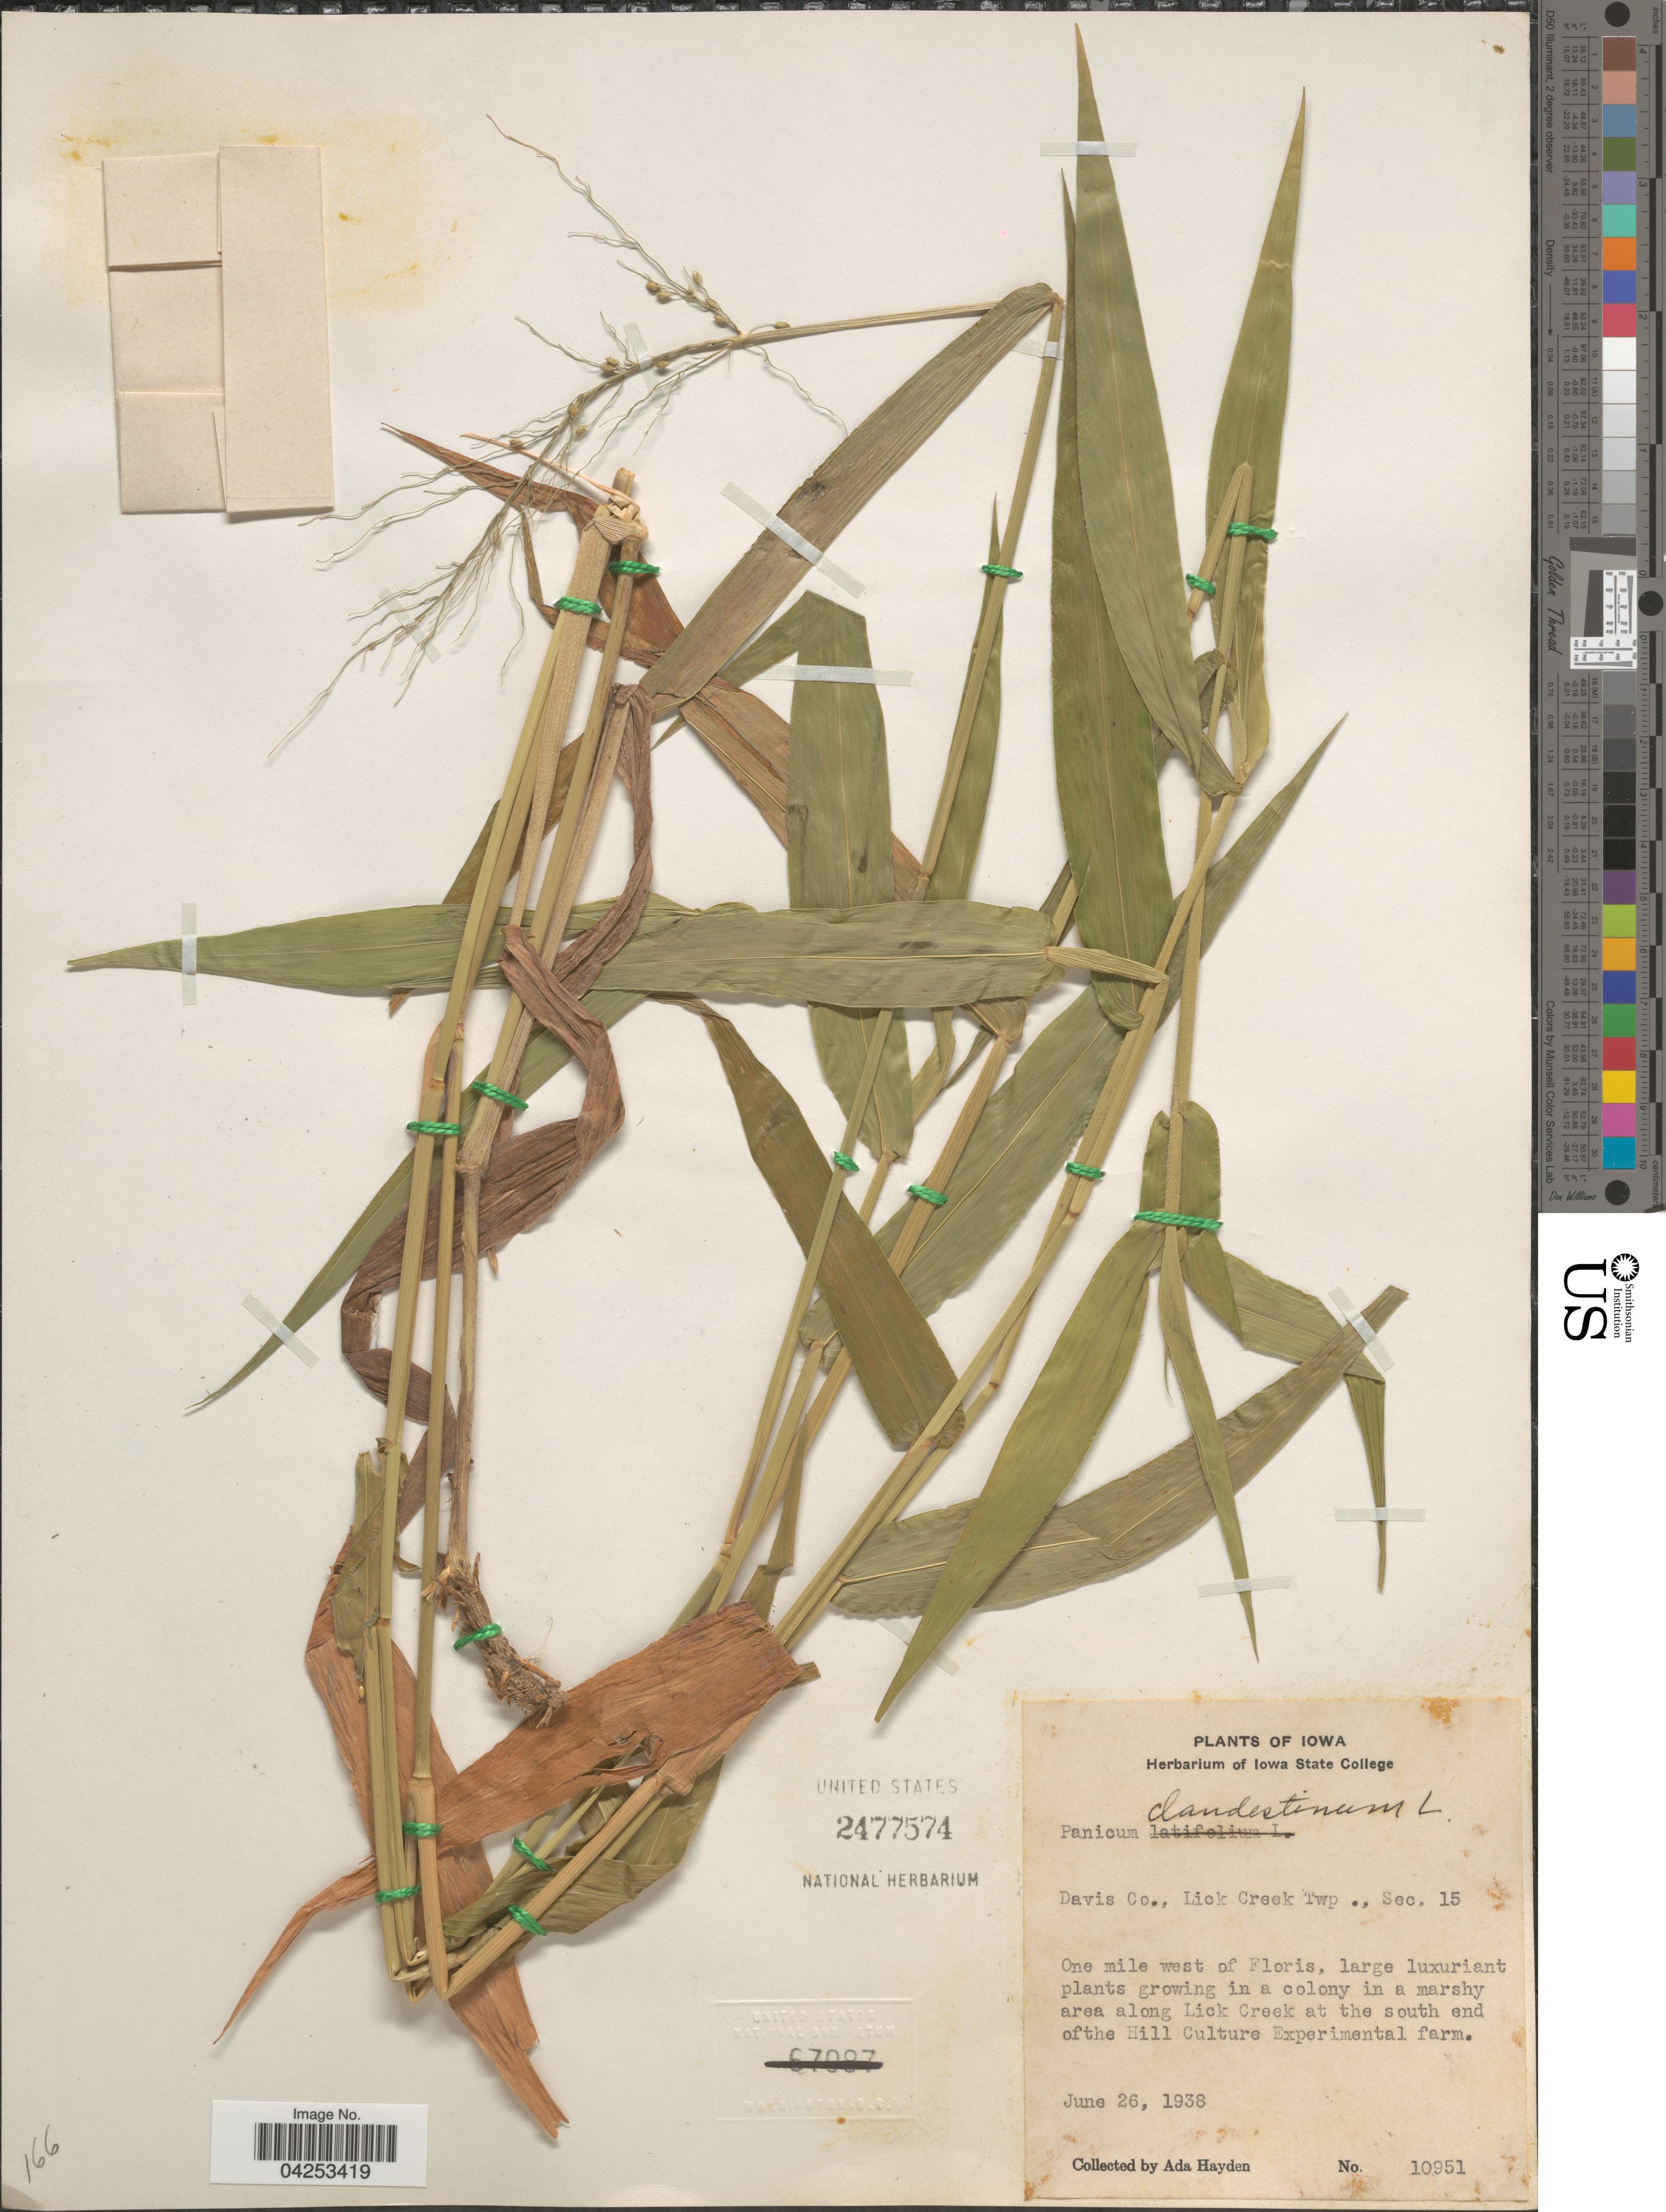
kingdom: Plantae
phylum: Tracheophyta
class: Liliopsida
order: Poales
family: Poaceae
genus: Dichanthelium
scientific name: Dichanthelium clandestinum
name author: (L.) Gould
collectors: Ada Hayden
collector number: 10951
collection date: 1938-06-26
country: United States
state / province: Iowa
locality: Davis Co., Lick Creek Twp., Sec. 15. One mile west of Floris, area along Lick Creek at the south end of the Hill Culture Experimental farm.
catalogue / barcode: US 2477574